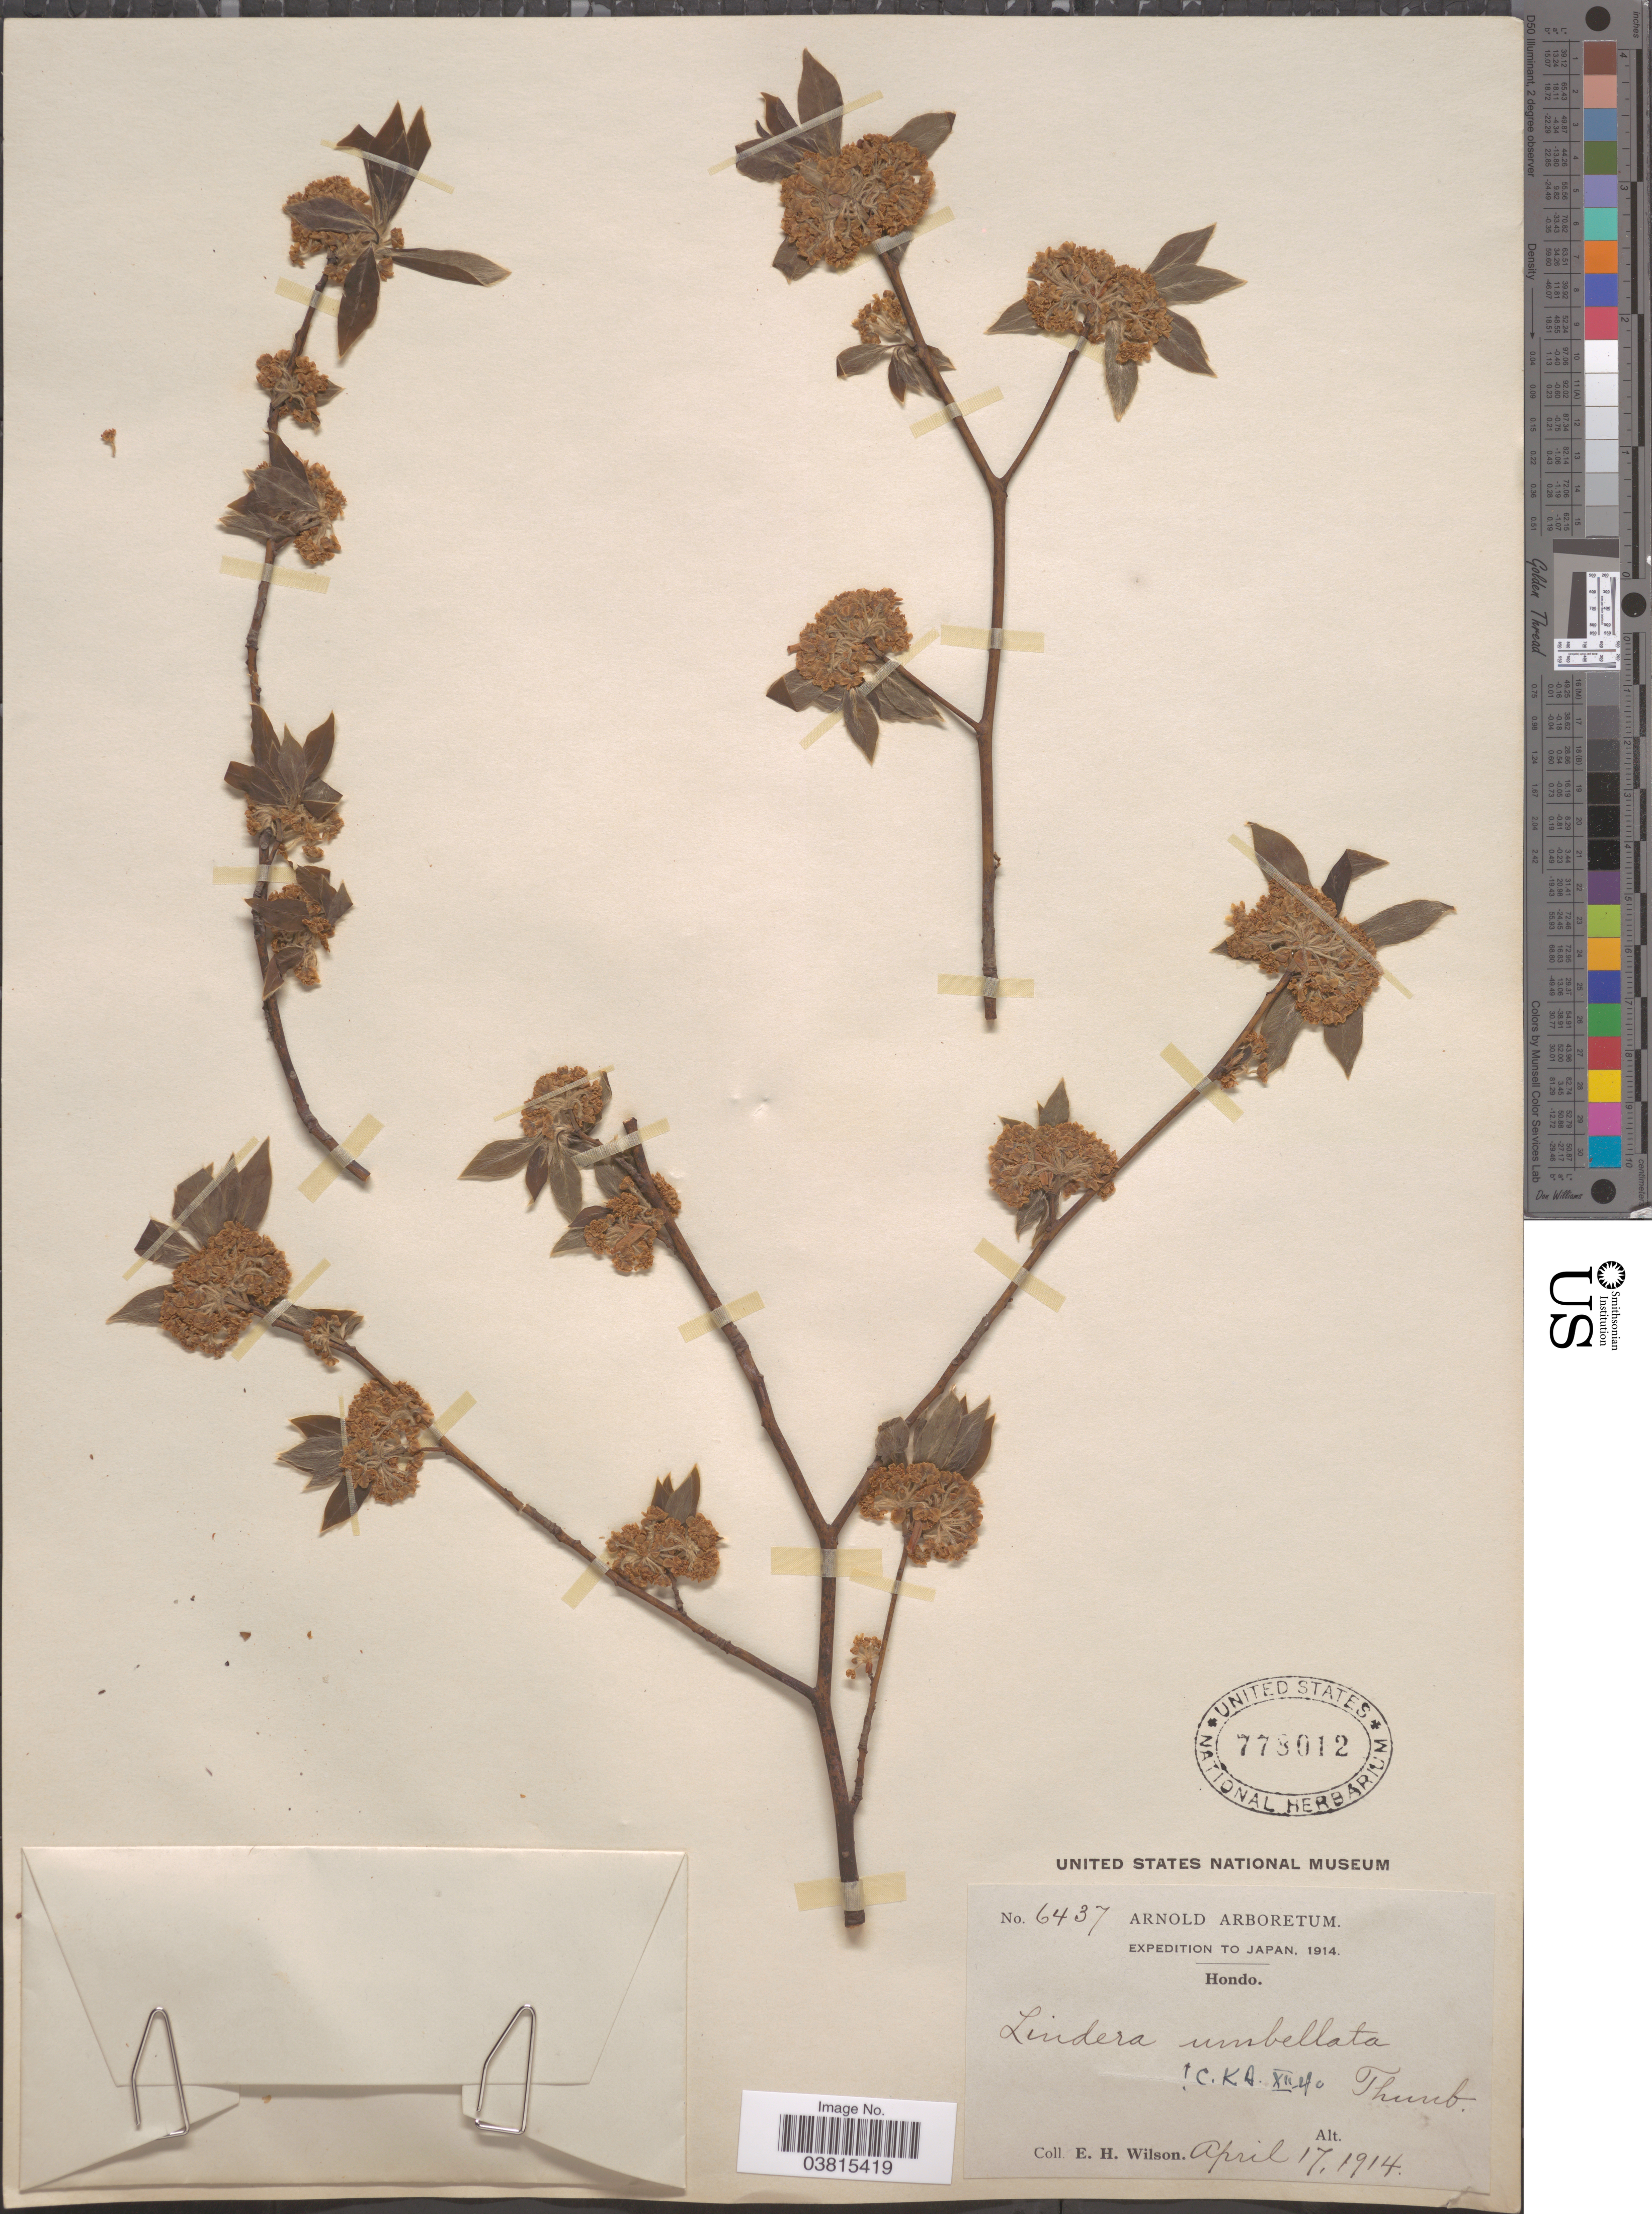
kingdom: Plantae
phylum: Tracheophyta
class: Magnoliopsida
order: Laurales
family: Lauraceae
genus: Lindera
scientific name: Lindera umbellata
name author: Thunb.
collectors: E. Wilson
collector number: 6437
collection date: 1914-04-17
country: Japan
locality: Hondo.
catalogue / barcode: US 778012